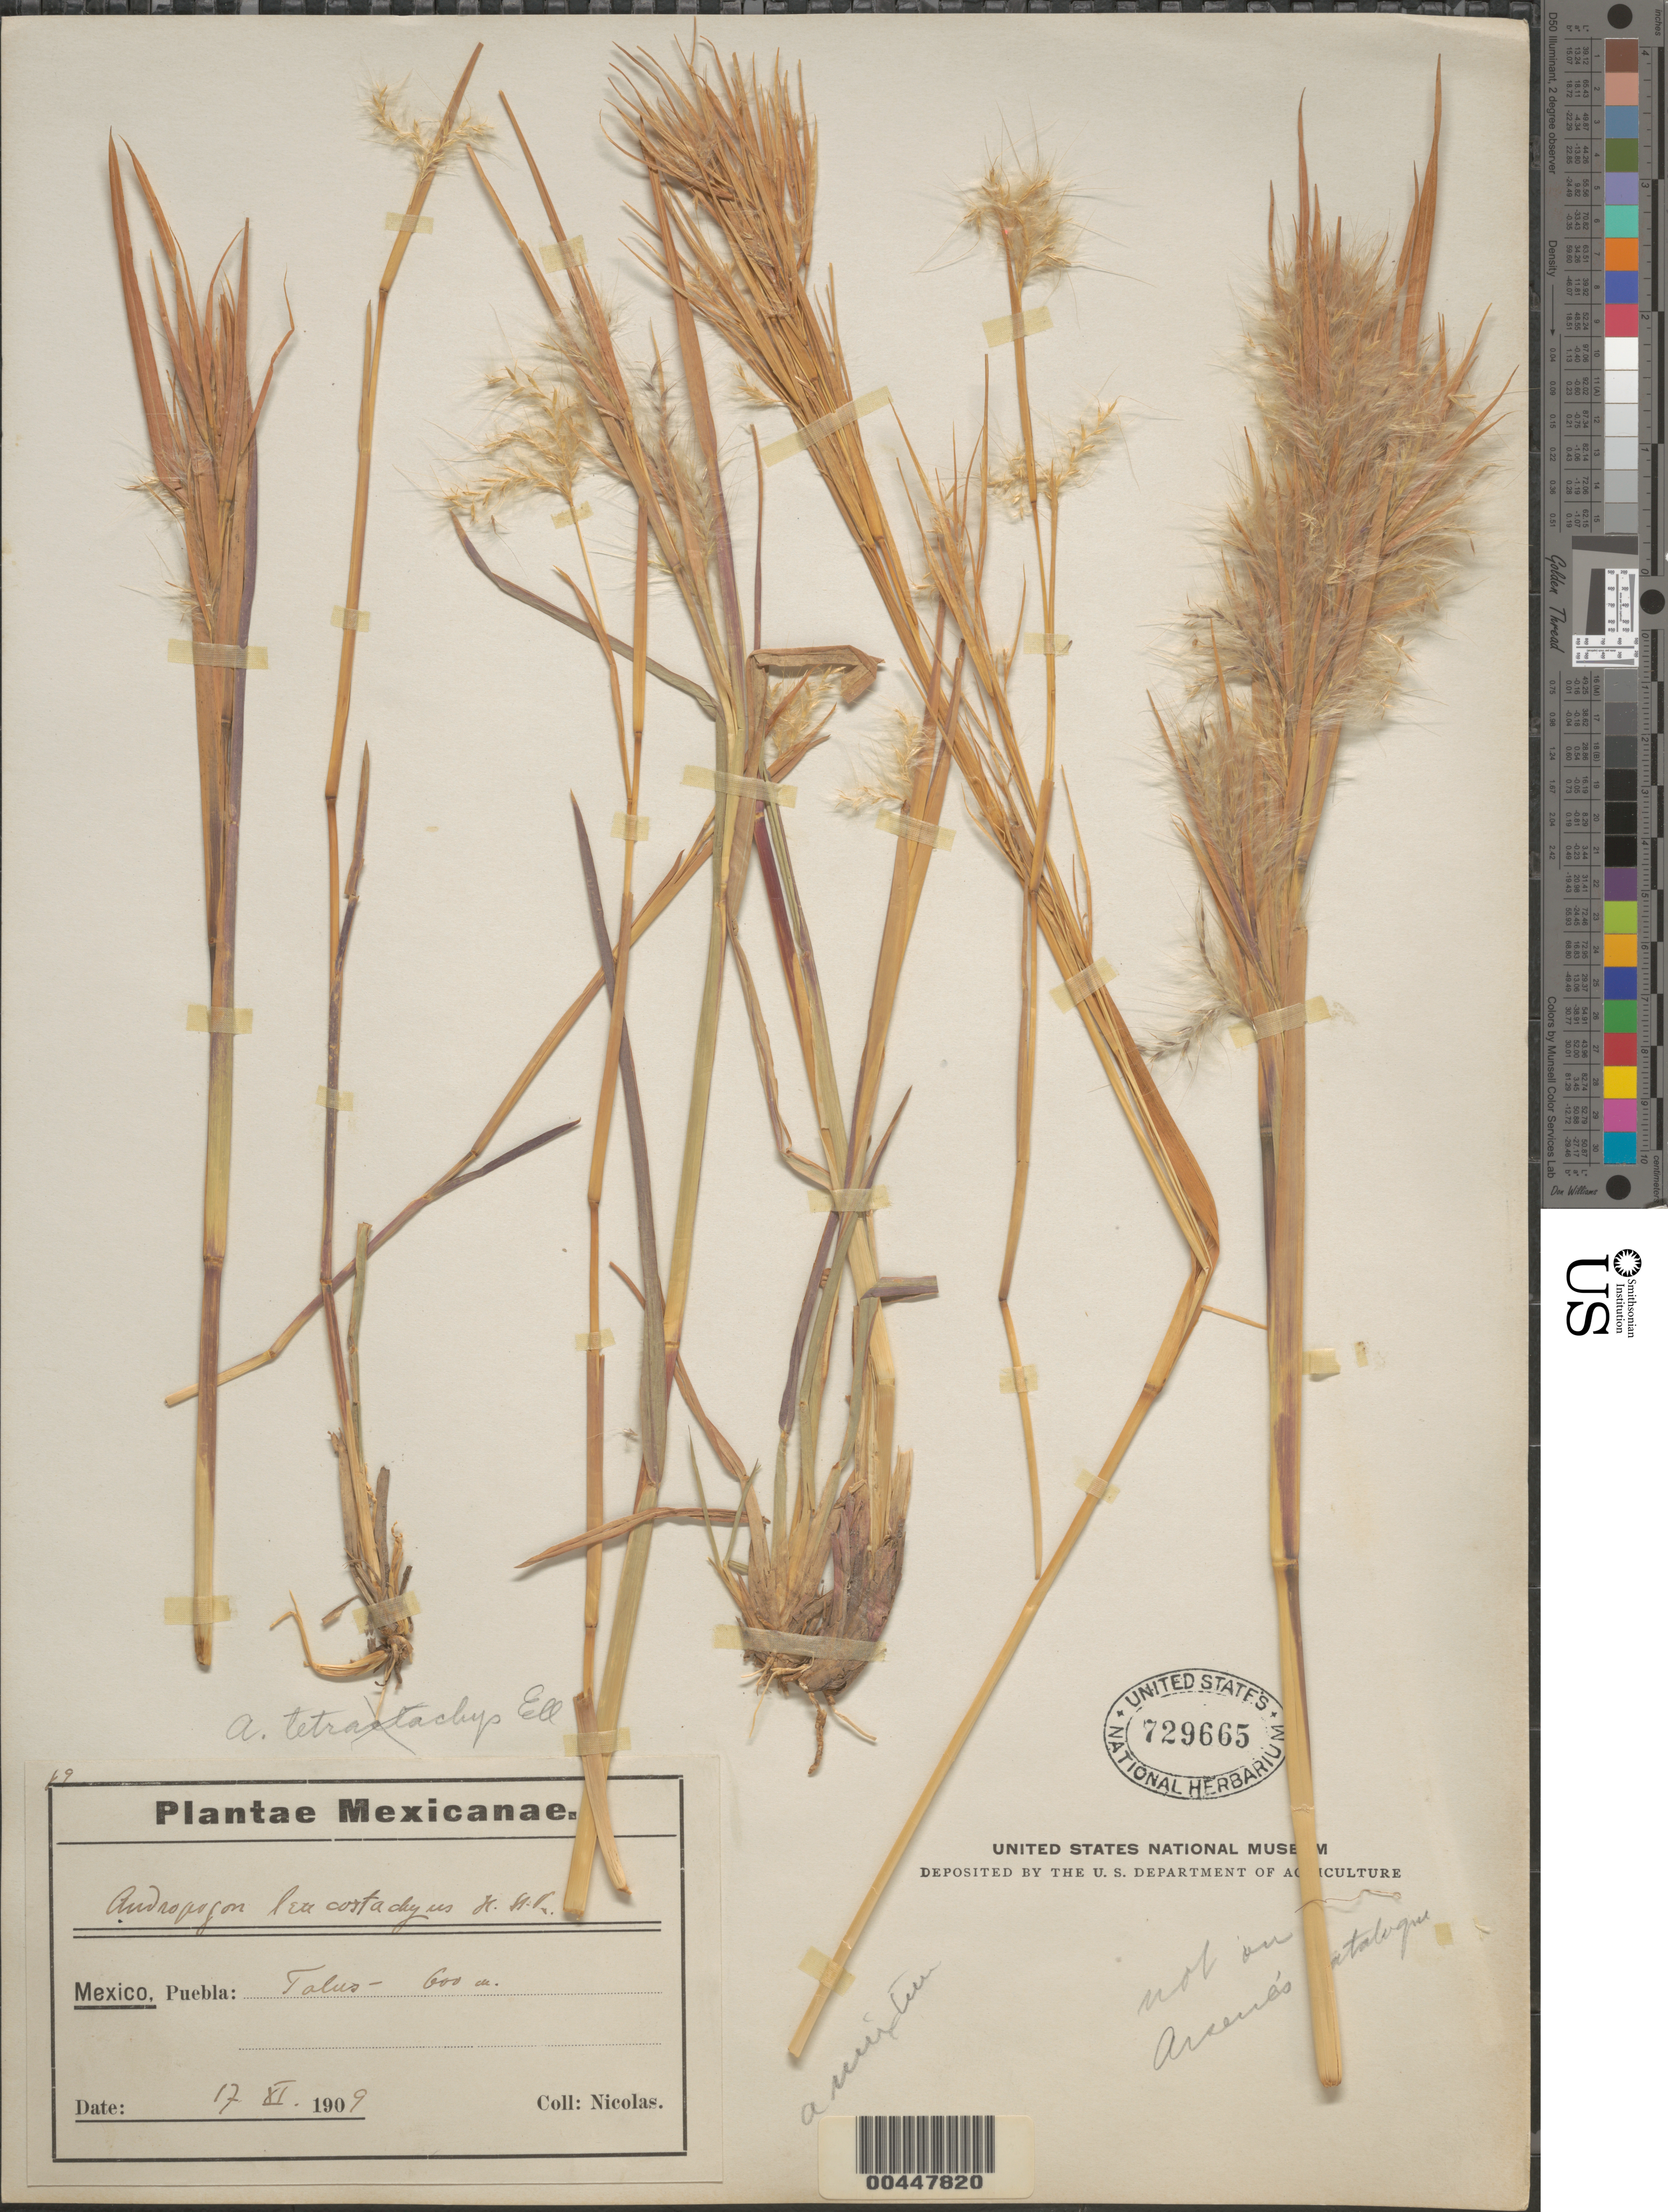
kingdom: Plantae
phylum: Tracheophyta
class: Liliopsida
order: Poales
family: Poaceae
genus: Andropogon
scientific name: Andropogon glomeratus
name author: (Walter) Britton, Stearns & Poggenb.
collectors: -. Nicolas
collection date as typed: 17 Nov 1909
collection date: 1909-11-17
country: Mexico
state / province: Puebla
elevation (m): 600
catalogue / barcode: US 729665